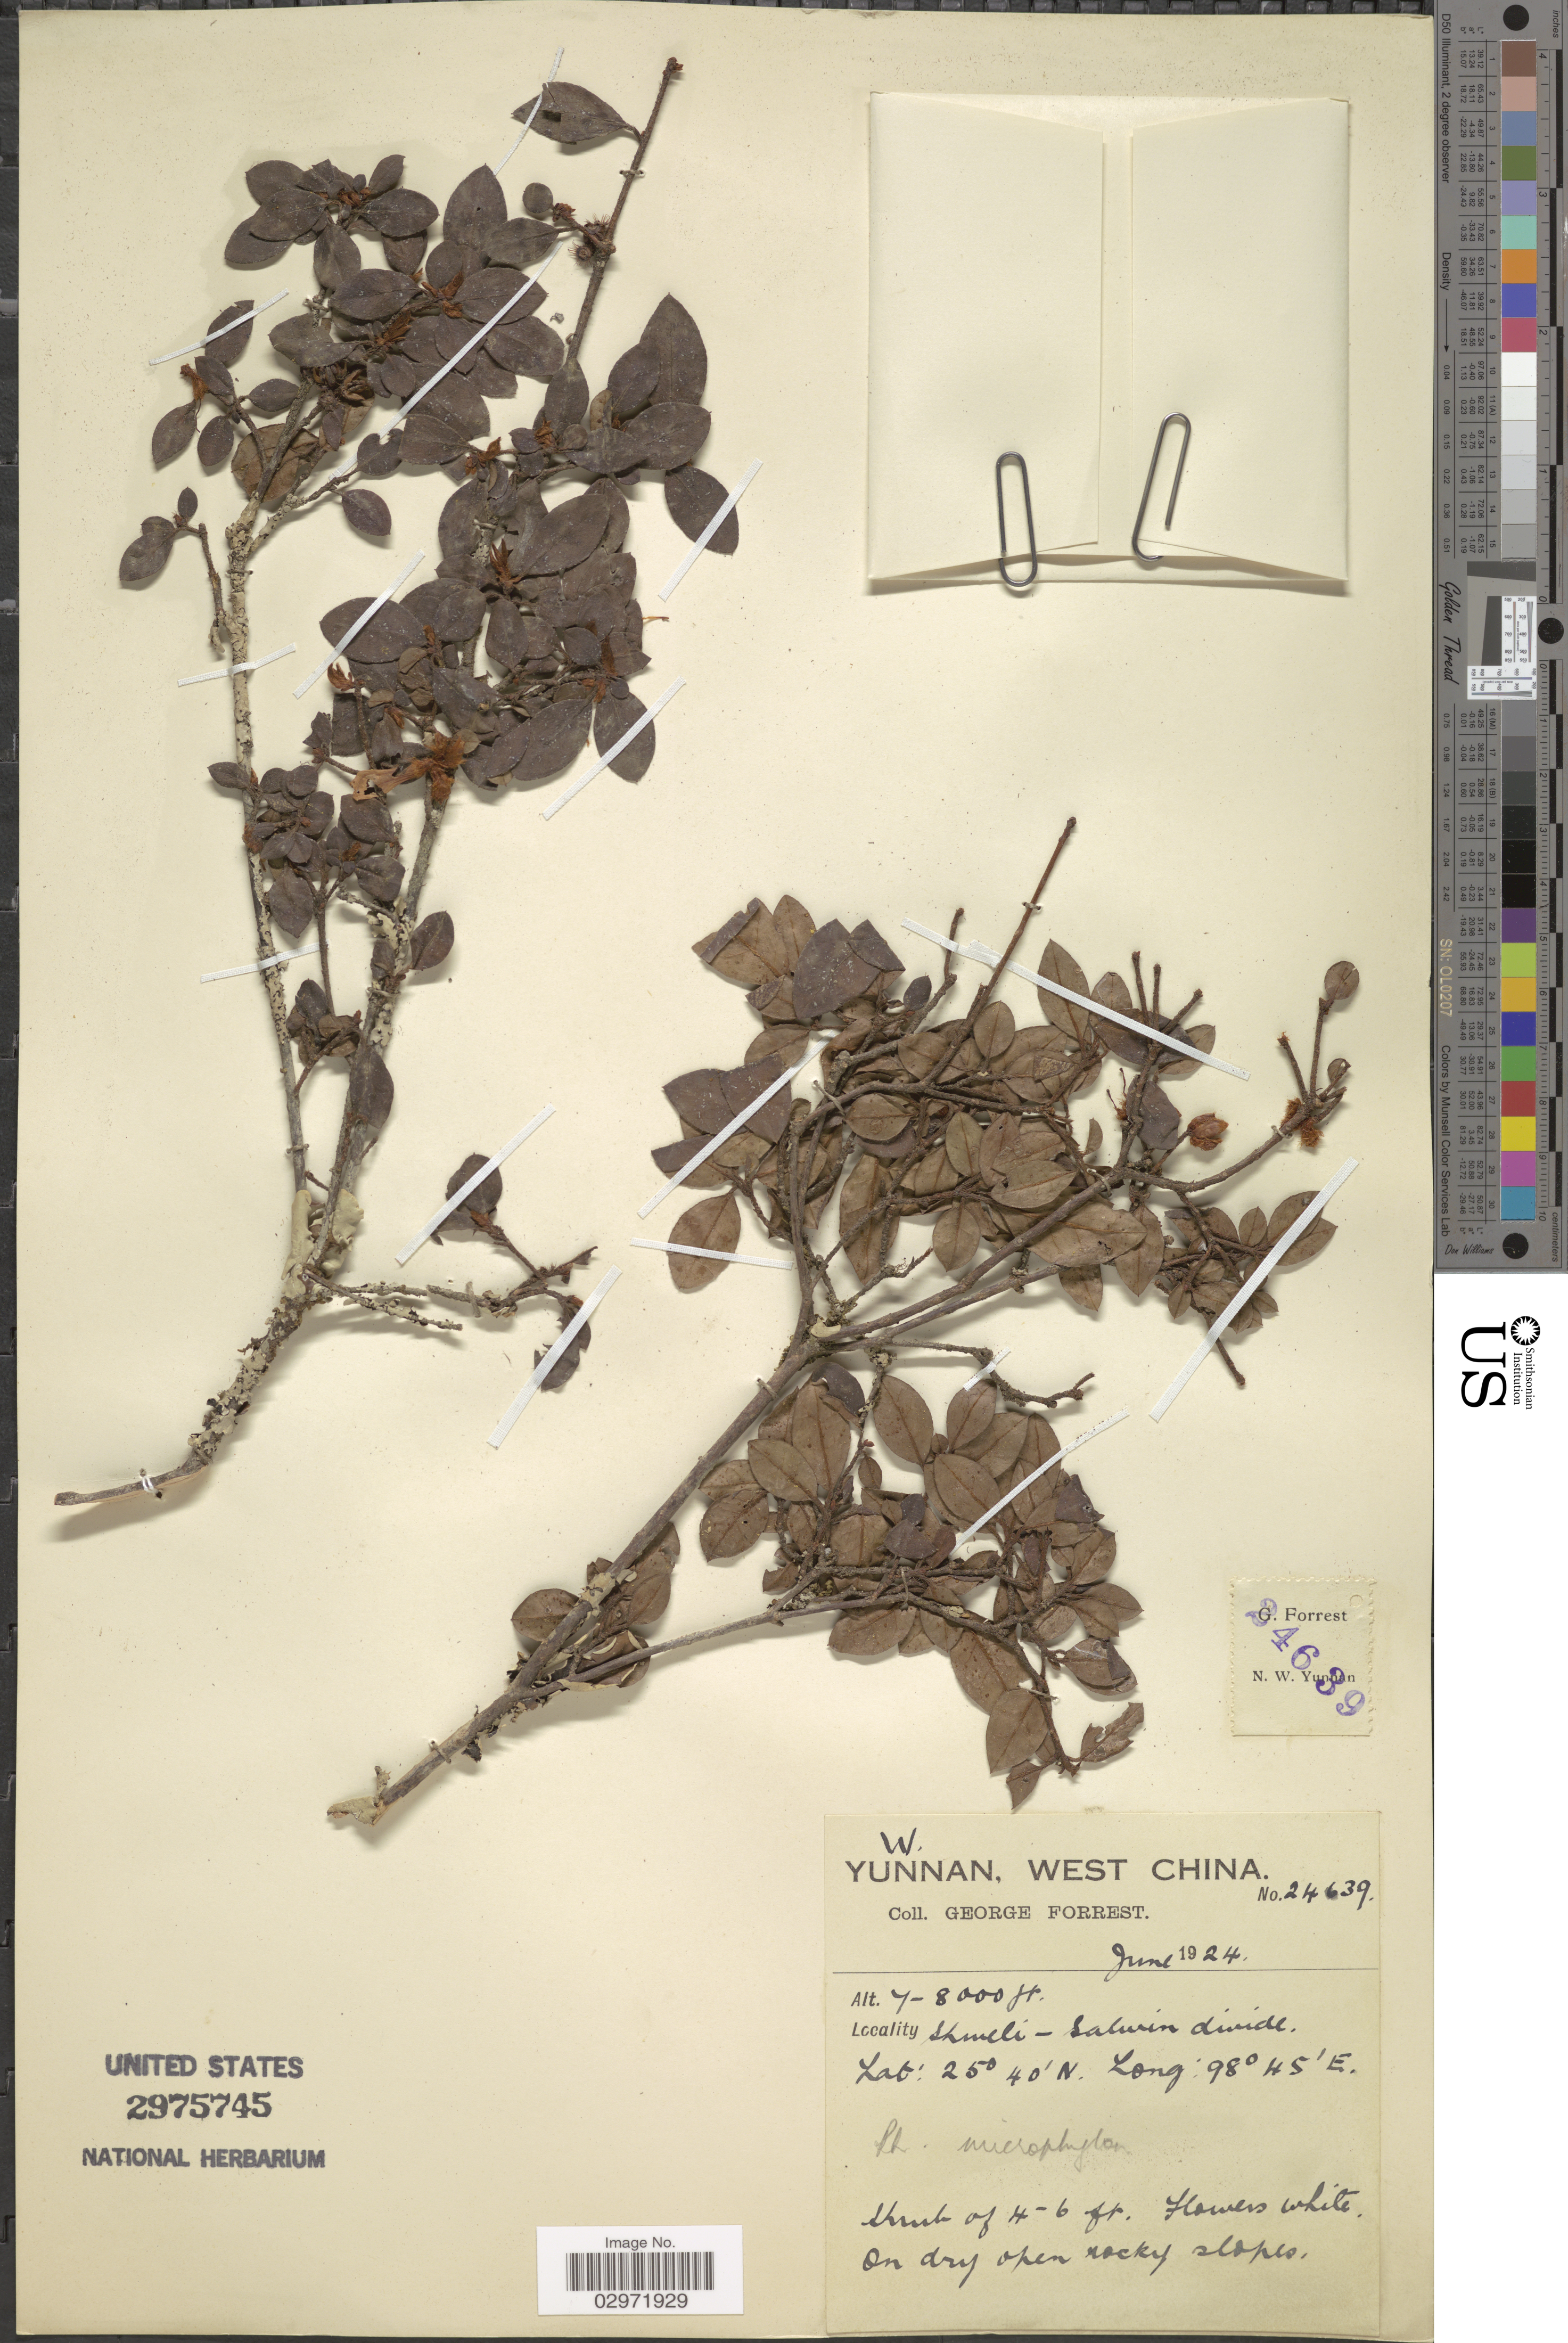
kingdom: Plantae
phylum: Tracheophyta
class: Magnoliopsida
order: Ericales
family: Ericaceae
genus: Rhododendron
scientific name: Rhododendron microphyton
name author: Franch.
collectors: G. Forrest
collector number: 24639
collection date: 1924-06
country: China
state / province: Yunnan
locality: W. Yunnan, West China, Shweli-Salwin divide.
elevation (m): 2134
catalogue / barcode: US 2975745